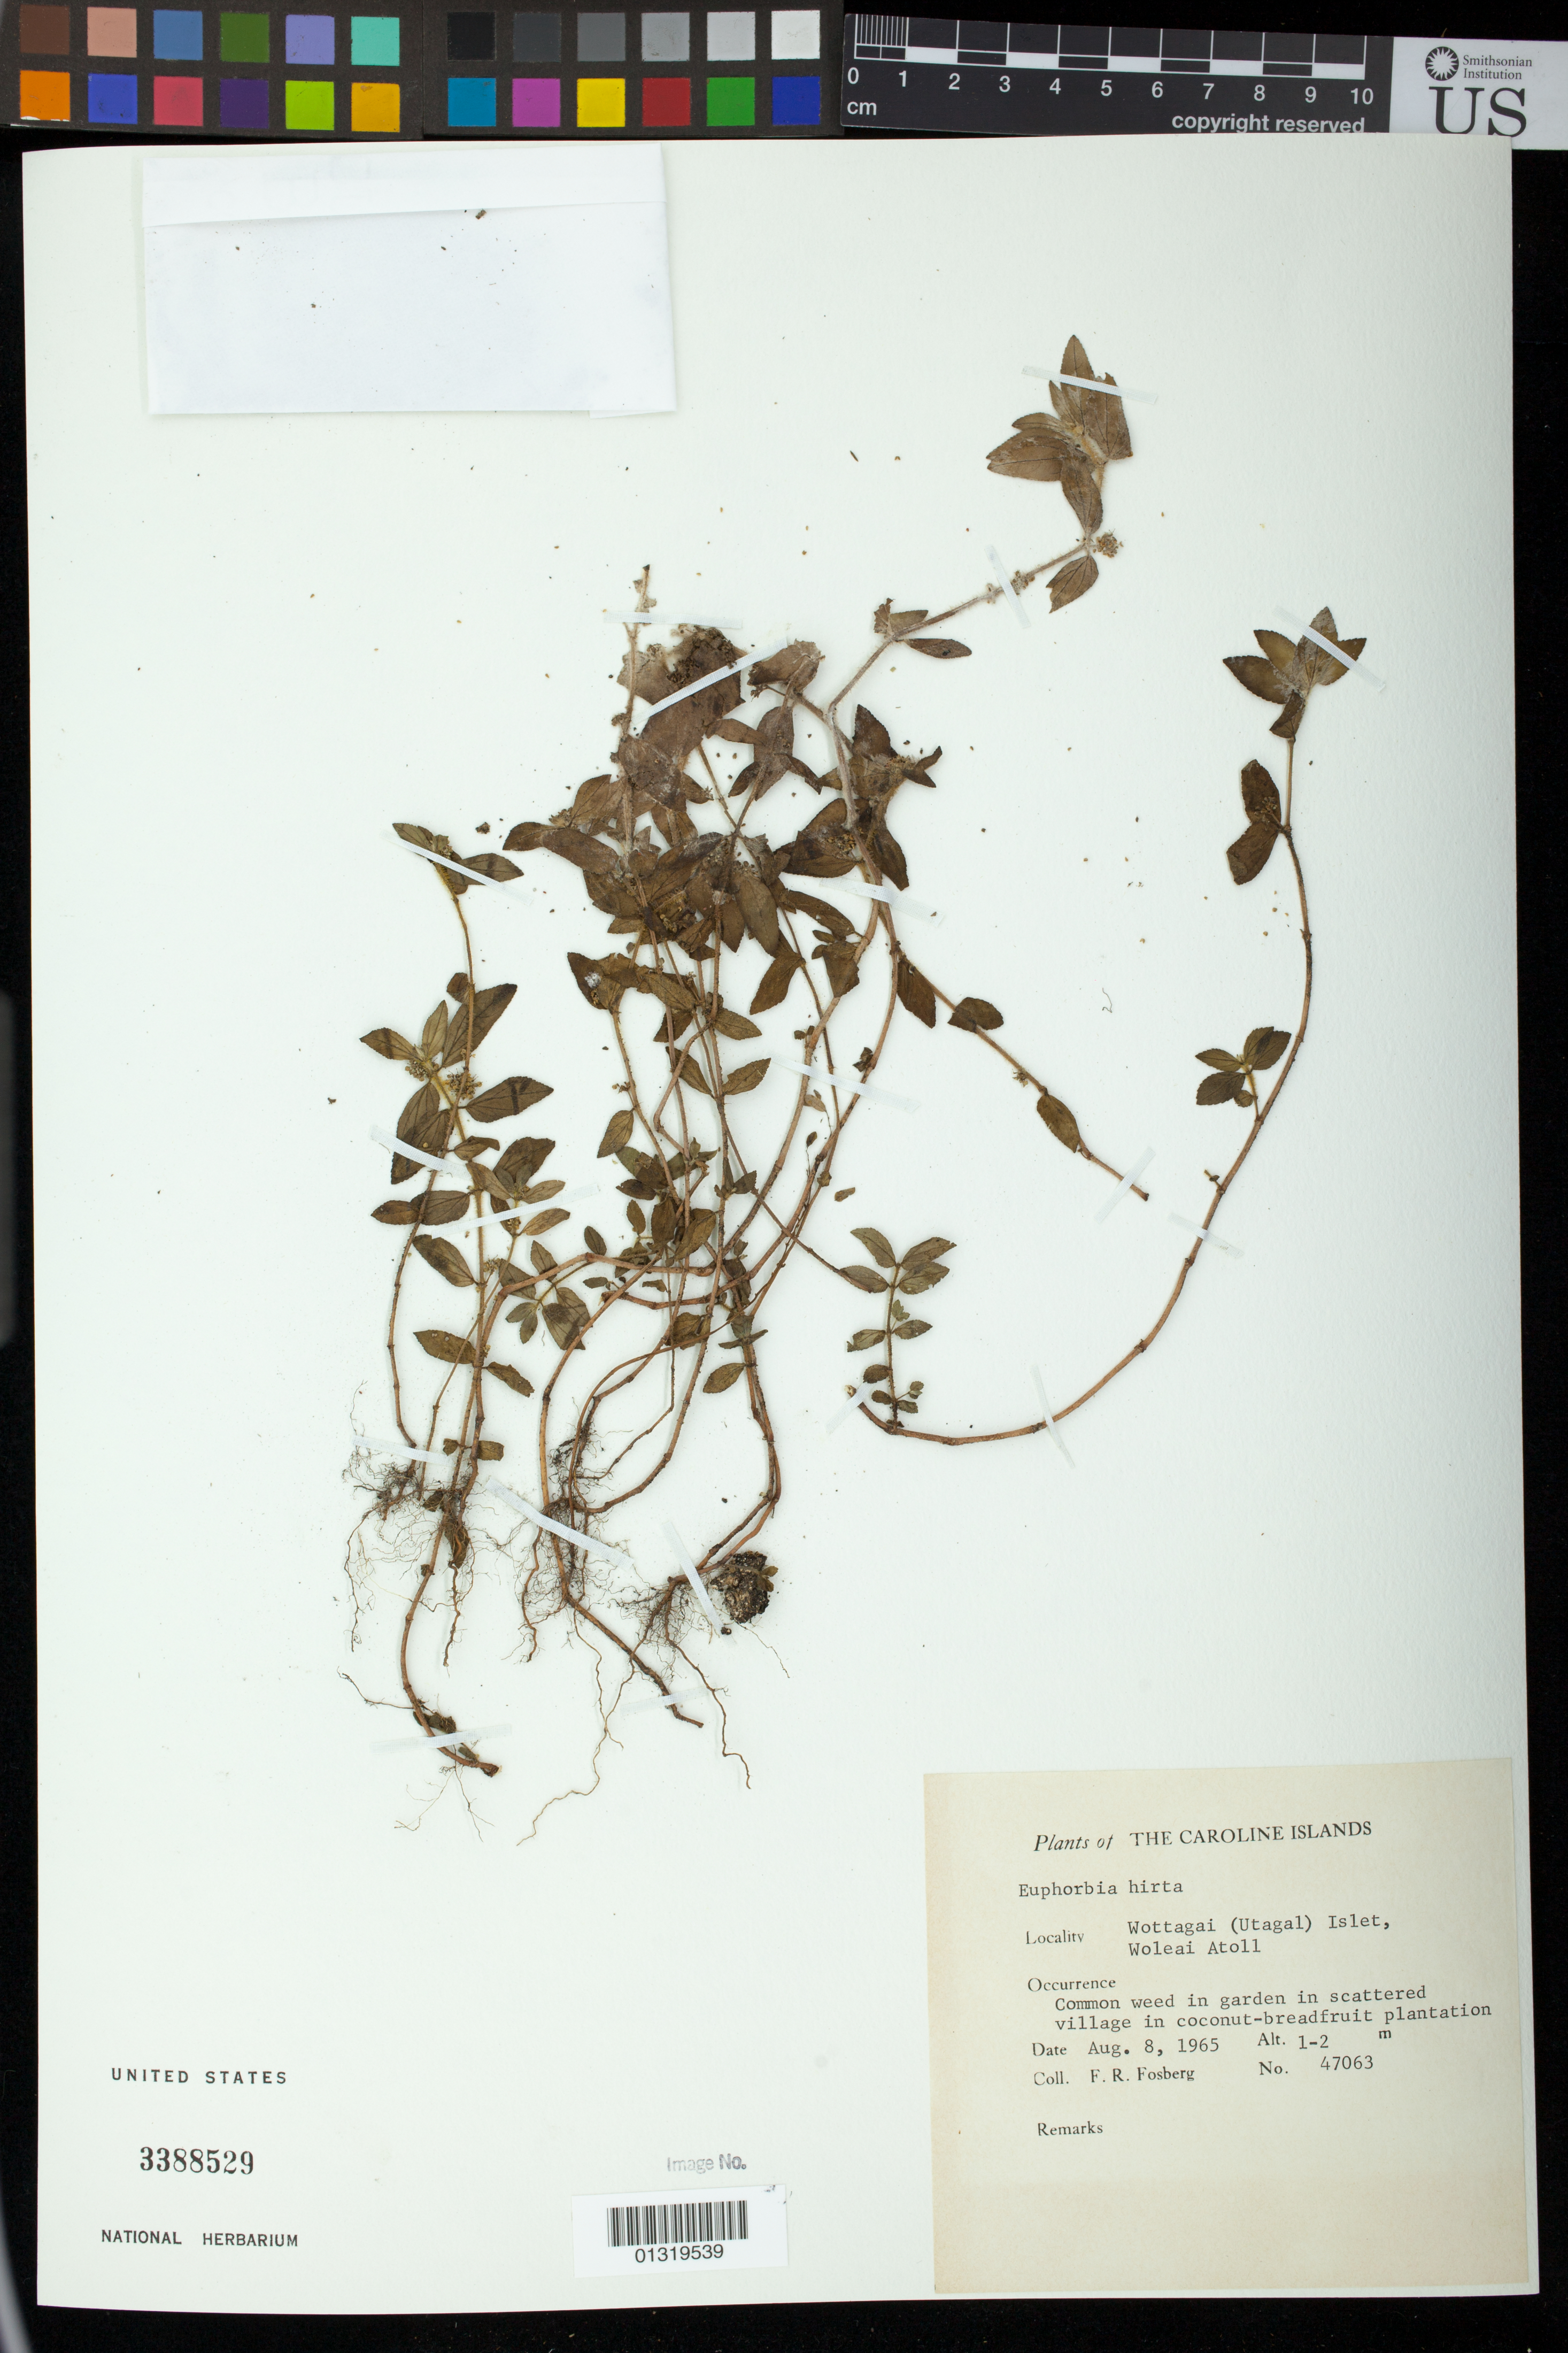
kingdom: Plantae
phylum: Tracheophyta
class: Magnoliopsida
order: Malpighiales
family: Euphorbiaceae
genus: Euphorbia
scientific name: Euphorbia hirta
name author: L.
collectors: F. R. Fosberg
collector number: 47063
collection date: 1965-08-08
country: Micronesia, Federated States of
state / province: Yap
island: Woleai Atoll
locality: Wottagai [Wottegai] (Utagal) Islet, Woleai Atoll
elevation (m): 1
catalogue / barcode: US 3388529